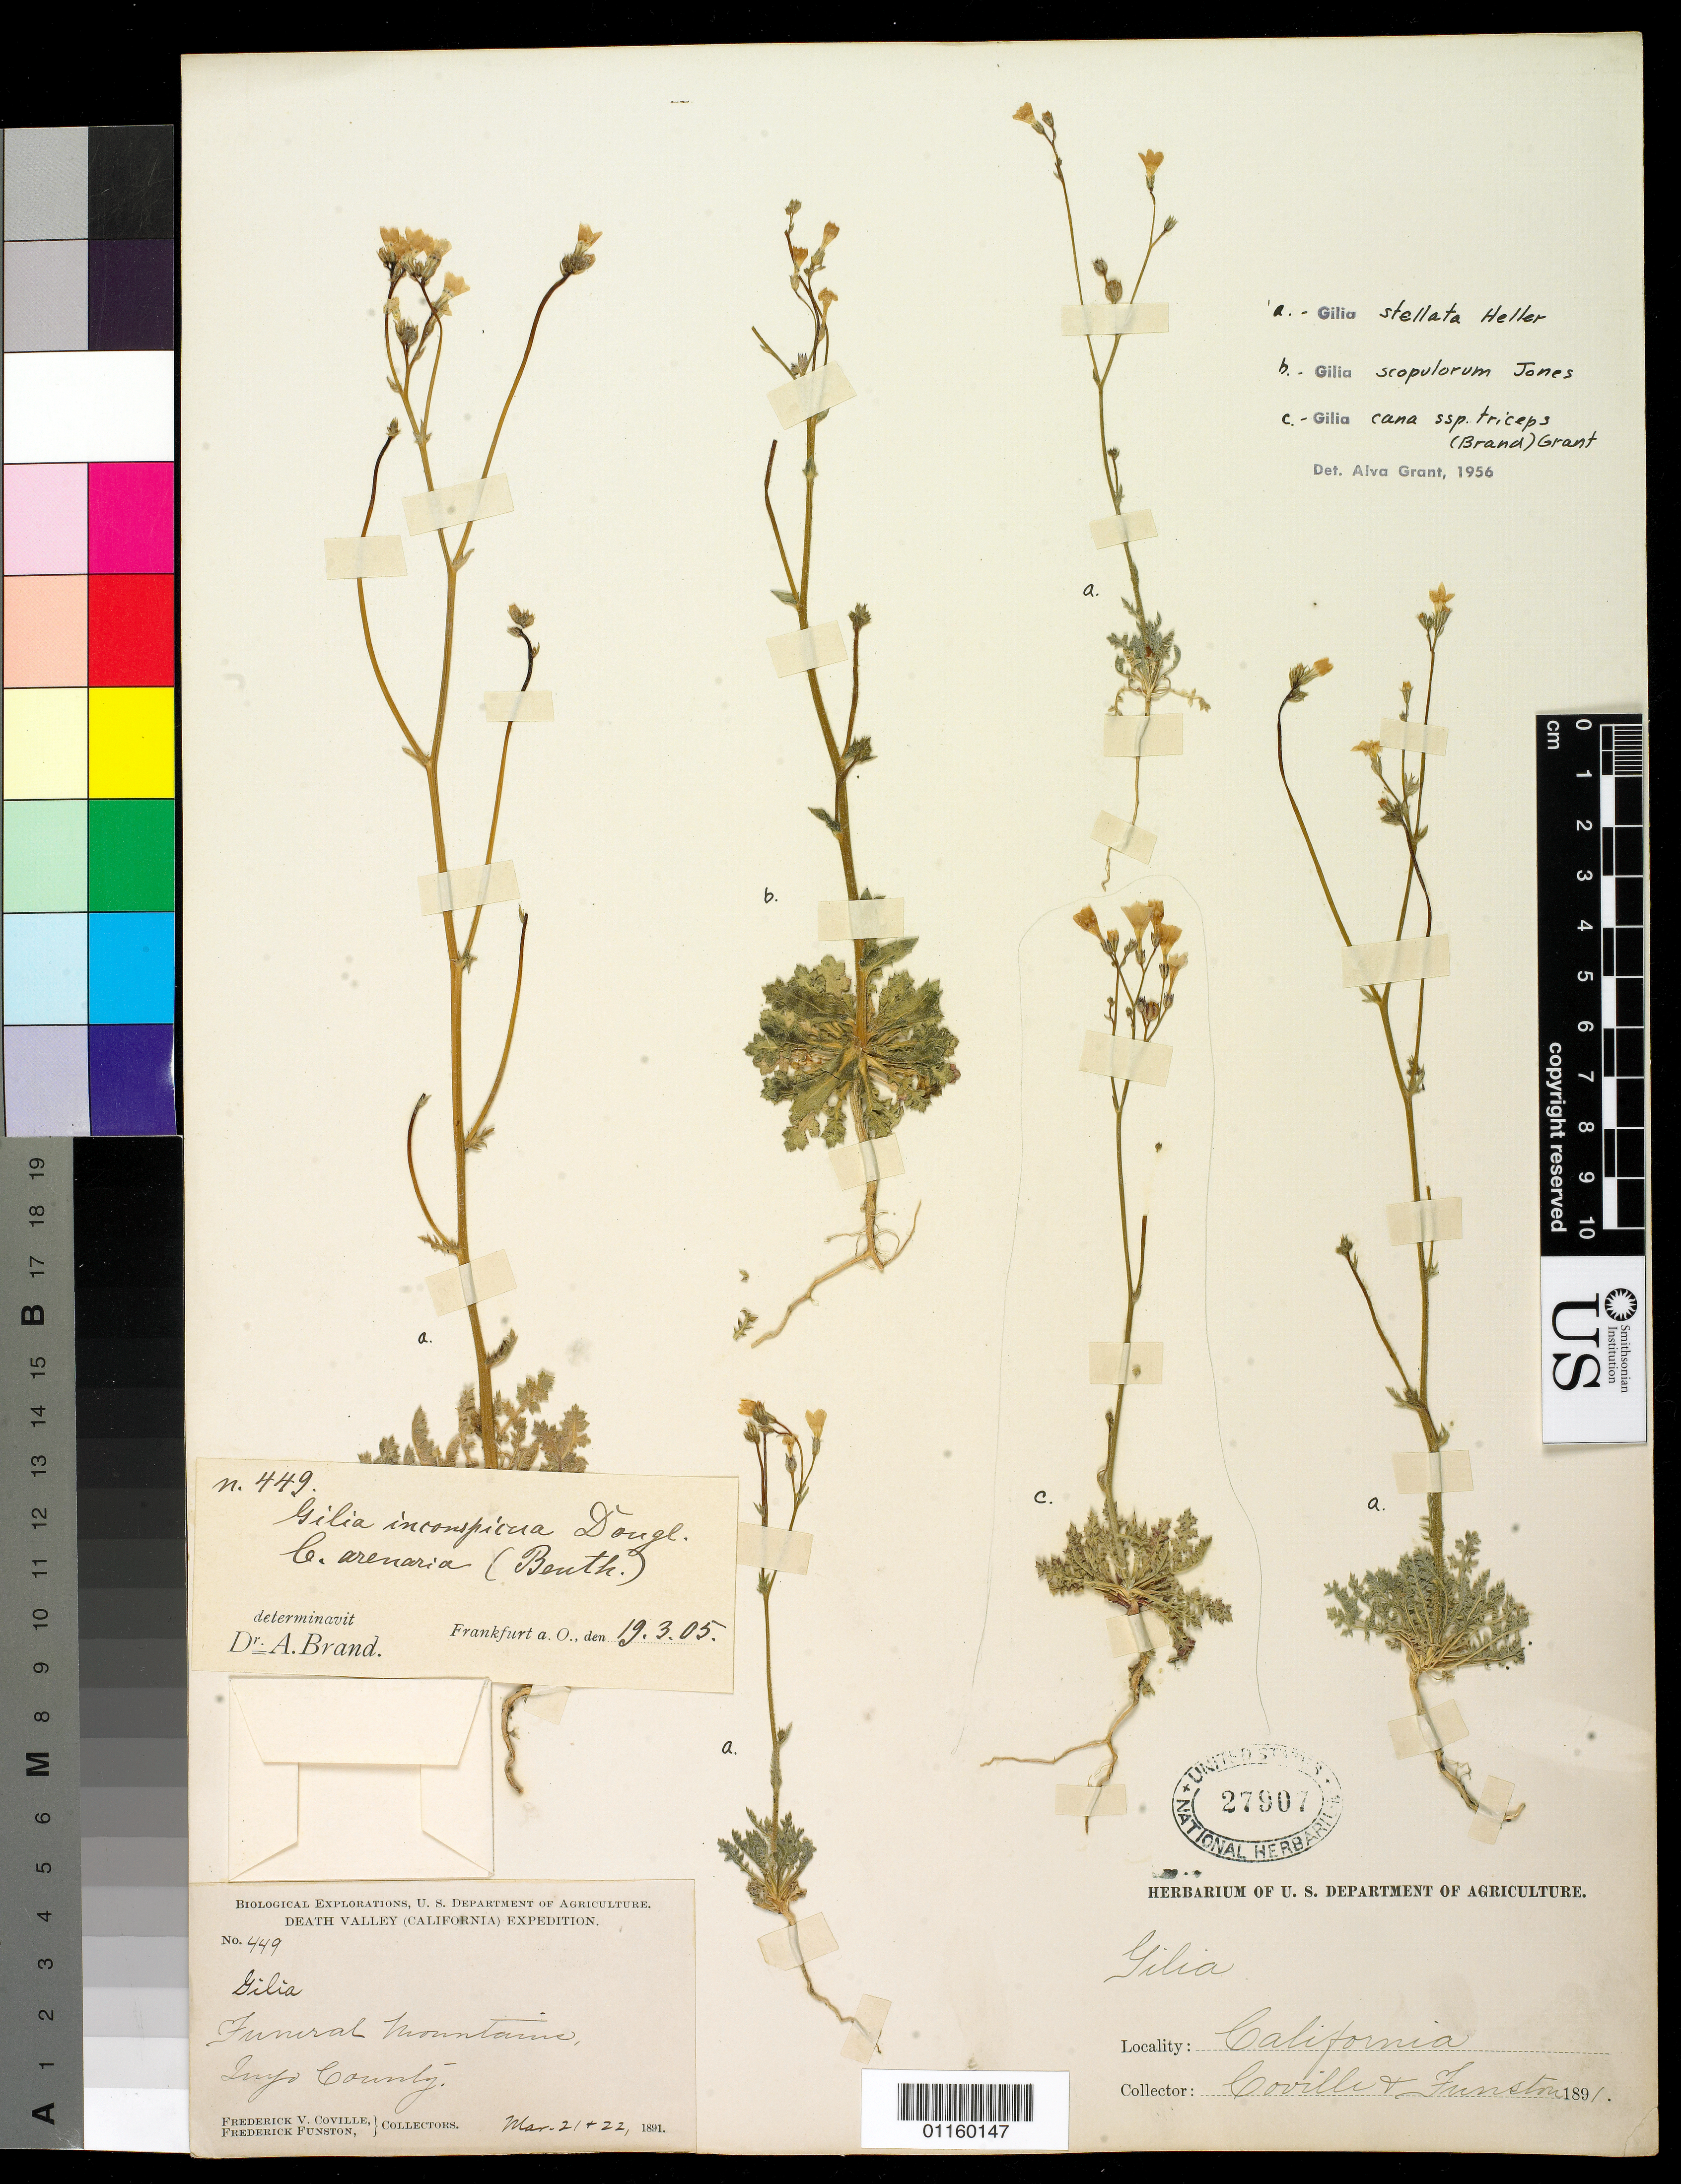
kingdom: Plantae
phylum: Tracheophyta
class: Magnoliopsida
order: Ericales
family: Polemoniaceae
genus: Gilia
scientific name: Gilia stellata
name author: A. Heller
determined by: Grant, A.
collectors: F. V. Coville & F. Funston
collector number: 449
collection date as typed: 21 Mar 1891 and 22 Mar 1891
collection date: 1891-03-21,1891-03-22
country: United States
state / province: California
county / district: Inyo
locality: Funeral Mountains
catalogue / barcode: US 27907